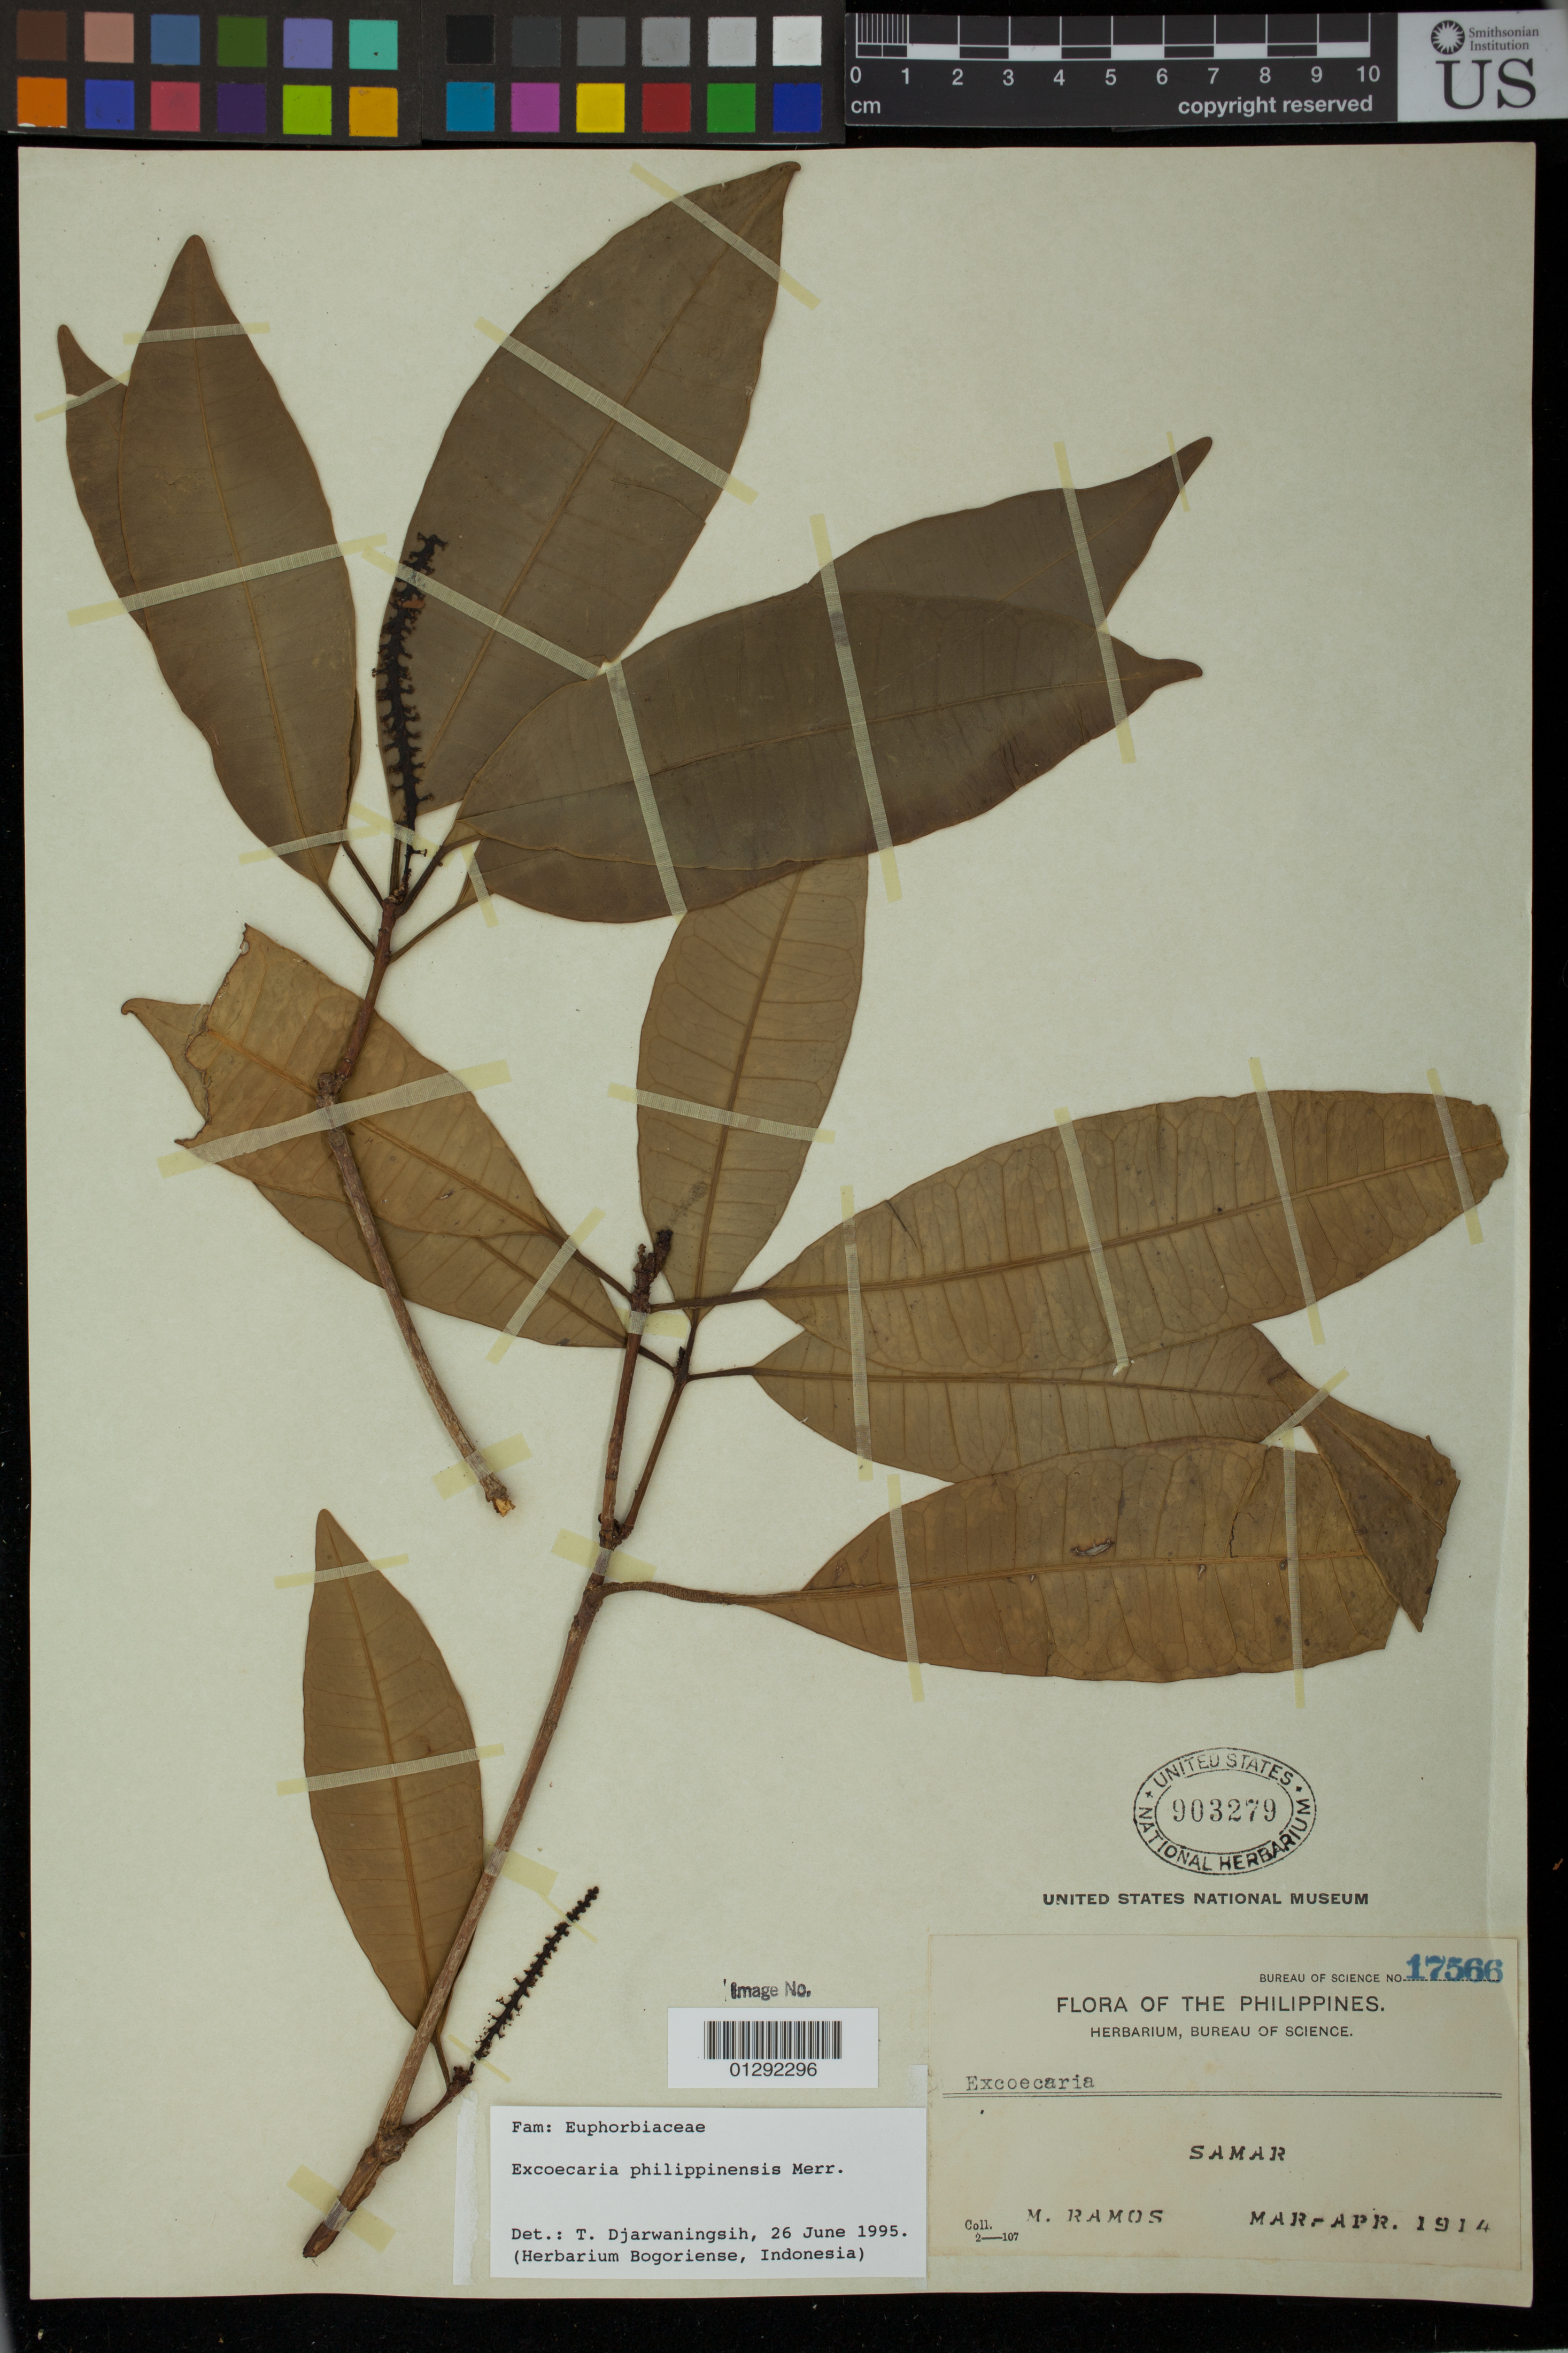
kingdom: Plantae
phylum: Tracheophyta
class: Magnoliopsida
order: Malpighiales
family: Euphorbiaceae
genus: Excoecaria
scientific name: Excoecaria philippinensis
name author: Merr.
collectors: M. Ramos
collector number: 17566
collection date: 1914-03/1914-04-01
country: Philippines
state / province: Eastern Visayas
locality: Samar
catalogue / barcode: US 903279